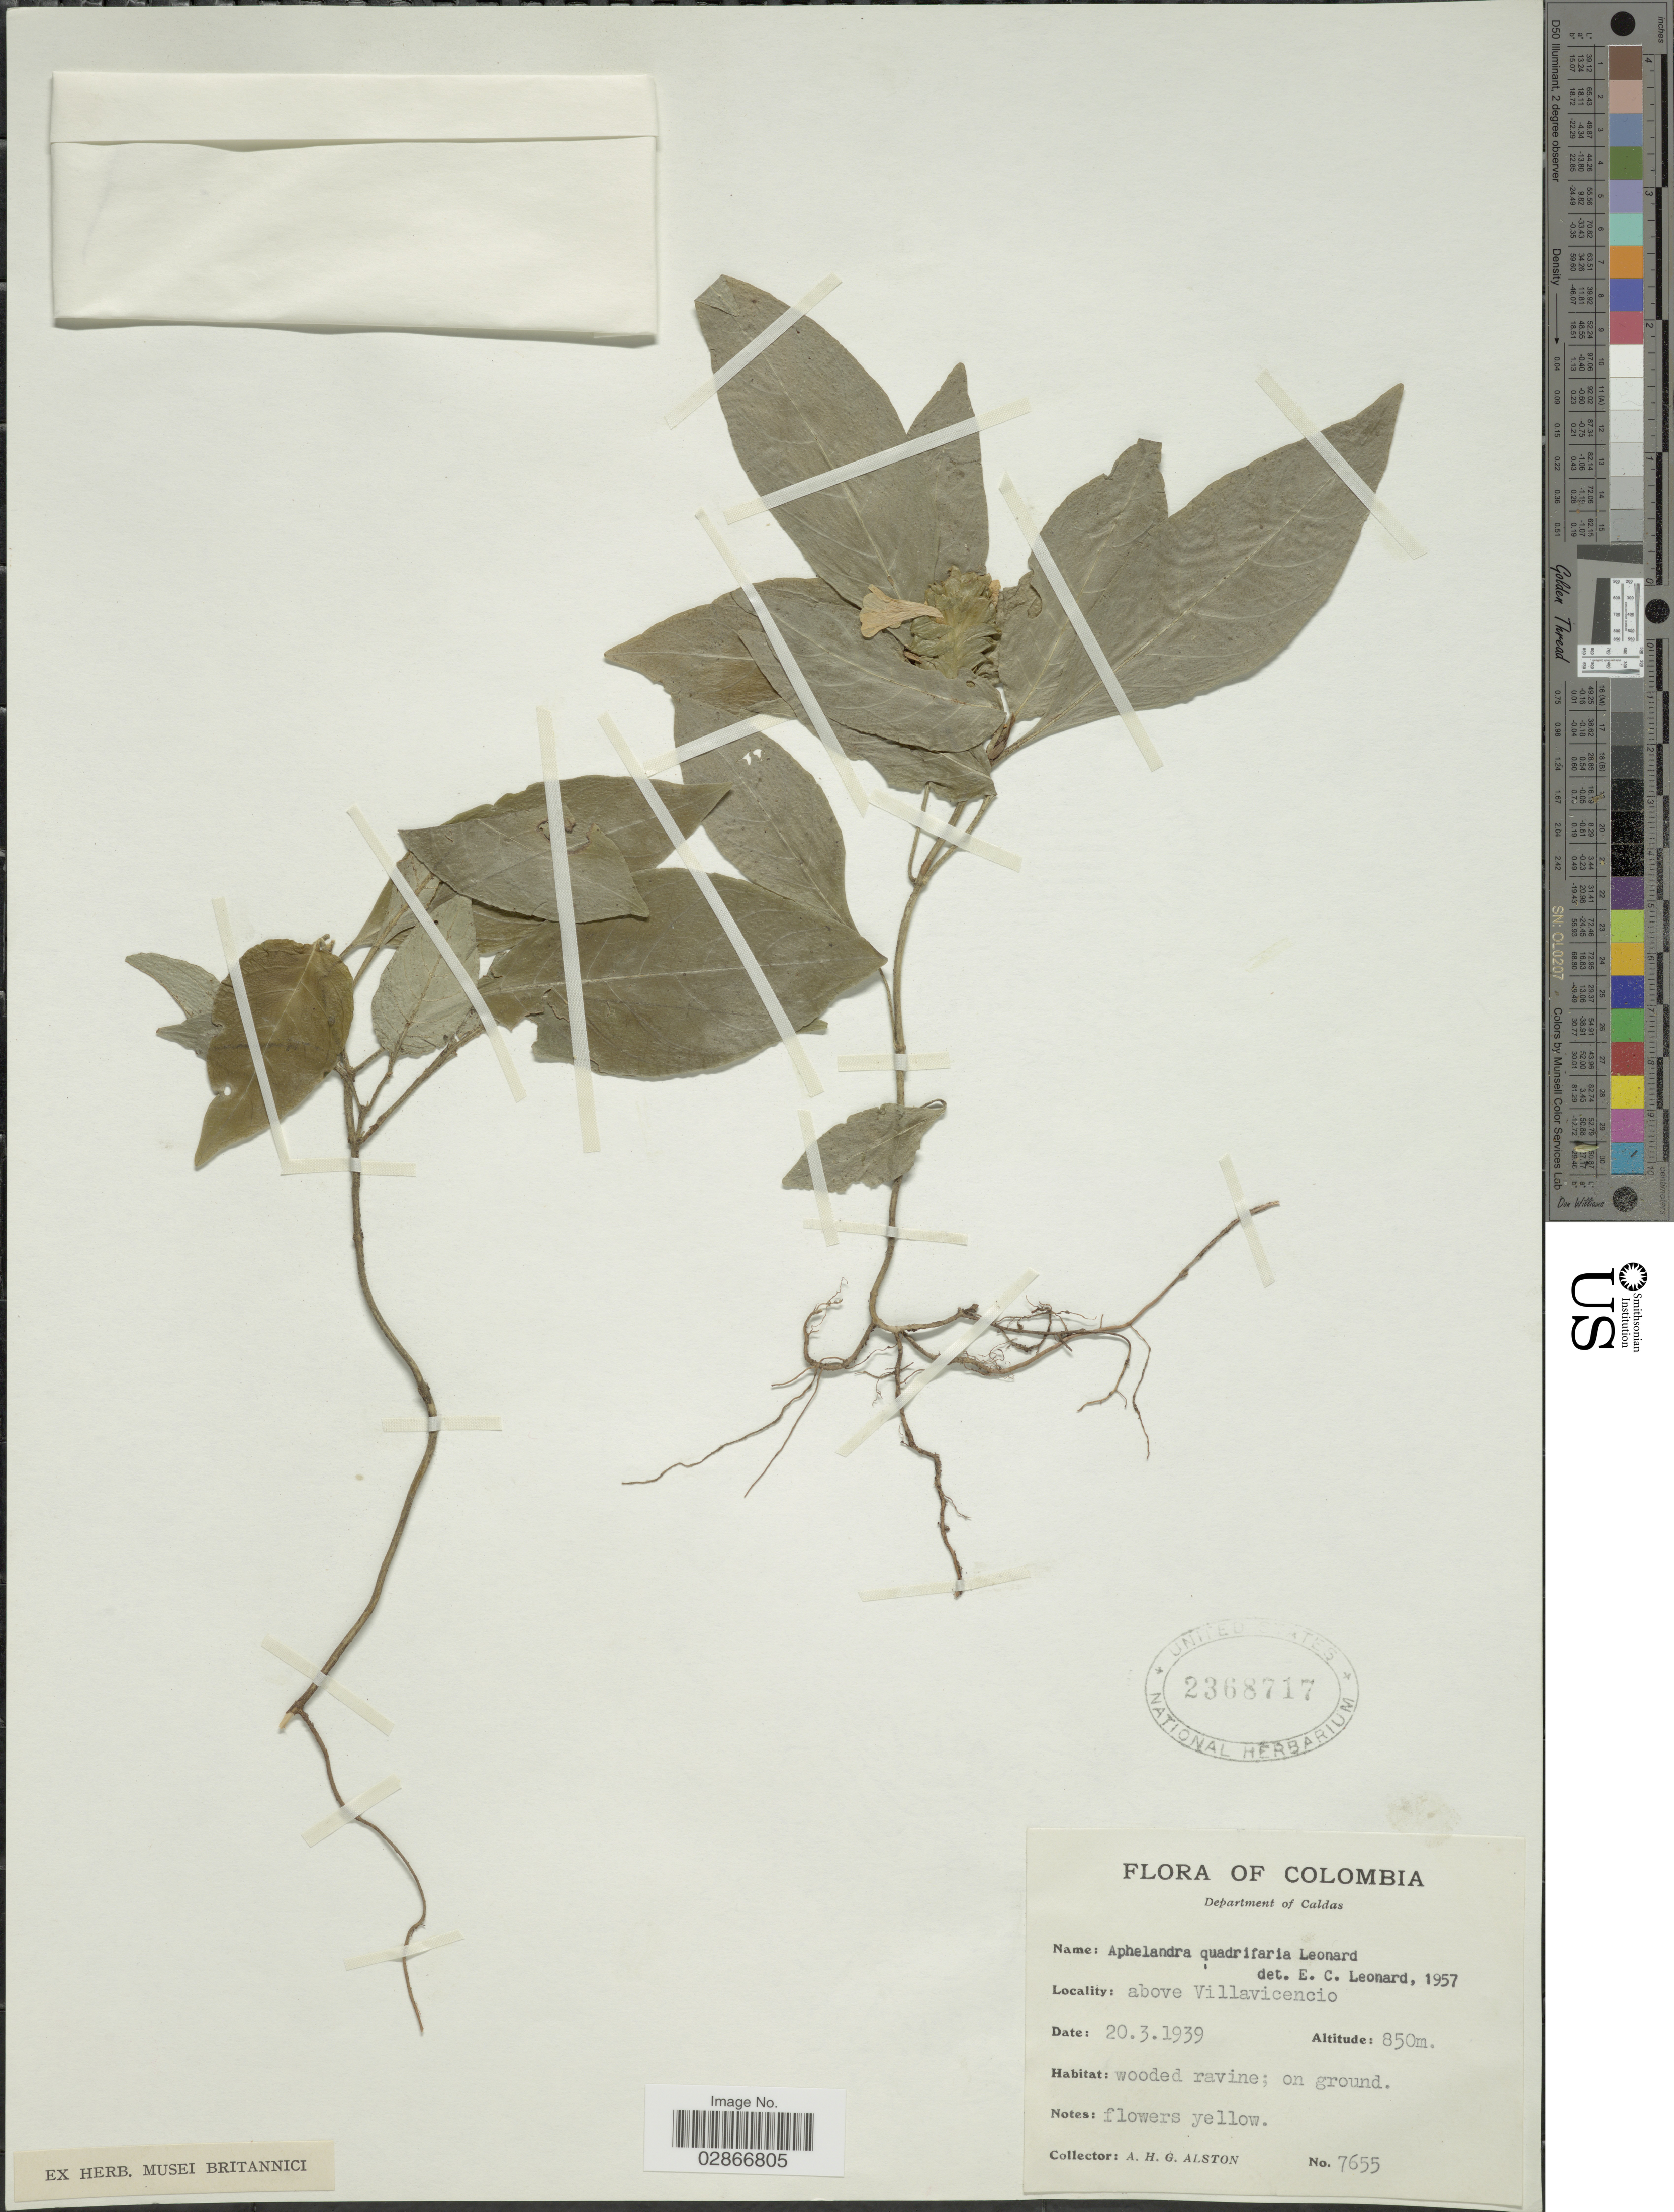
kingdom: Plantae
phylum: Tracheophyta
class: Magnoliopsida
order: Lamiales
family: Acanthaceae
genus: Aphelandra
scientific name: Aphelandra elata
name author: (Lindau) Wassh.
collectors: A. H. Alston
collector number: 7655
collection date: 1939-03-20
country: Colombia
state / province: Caldas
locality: Department of Caldas, above Villavicencio.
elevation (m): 850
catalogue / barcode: US 2368717